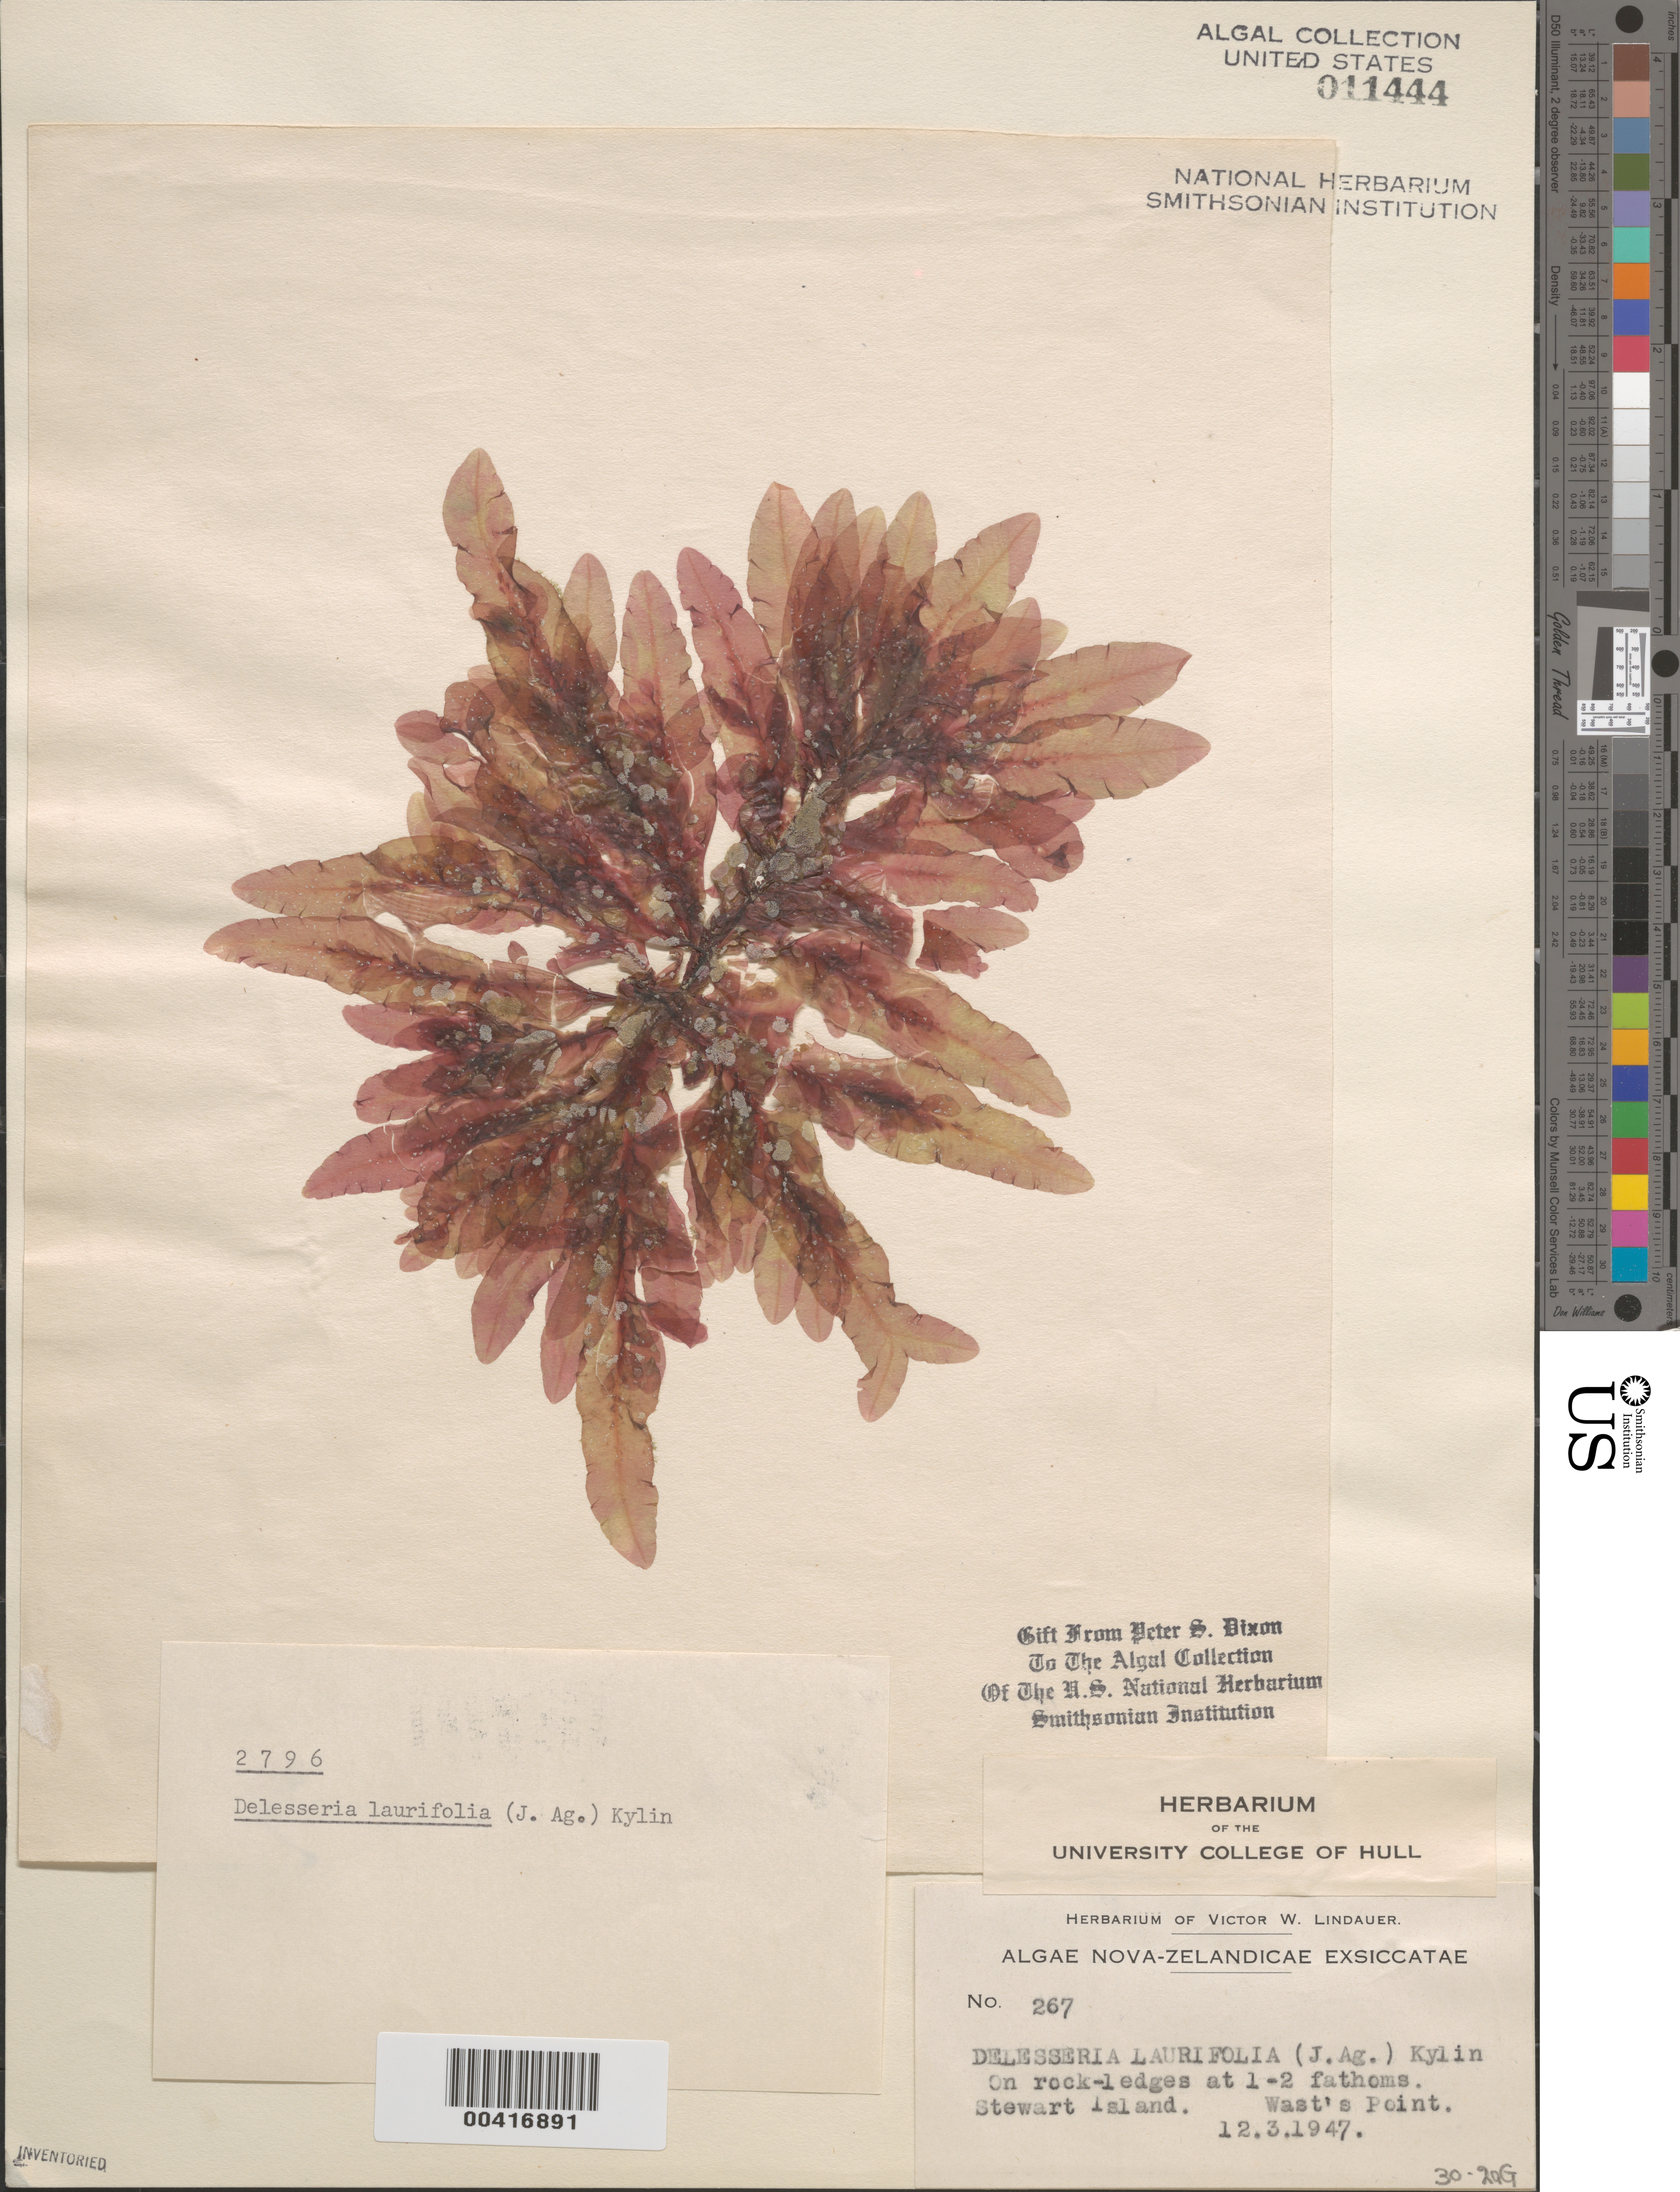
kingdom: Plantae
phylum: Rhodophyta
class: Florideophyceae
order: Ceramiales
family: Delesseriaceae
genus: Delesseria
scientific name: Delesseria laurifolia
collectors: V. Lindauer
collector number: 267 & PSD 2796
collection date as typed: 12 Mar 1947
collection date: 1947-03-12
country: New Zealand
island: Stewart Island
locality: Wast's Point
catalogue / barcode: US 11444